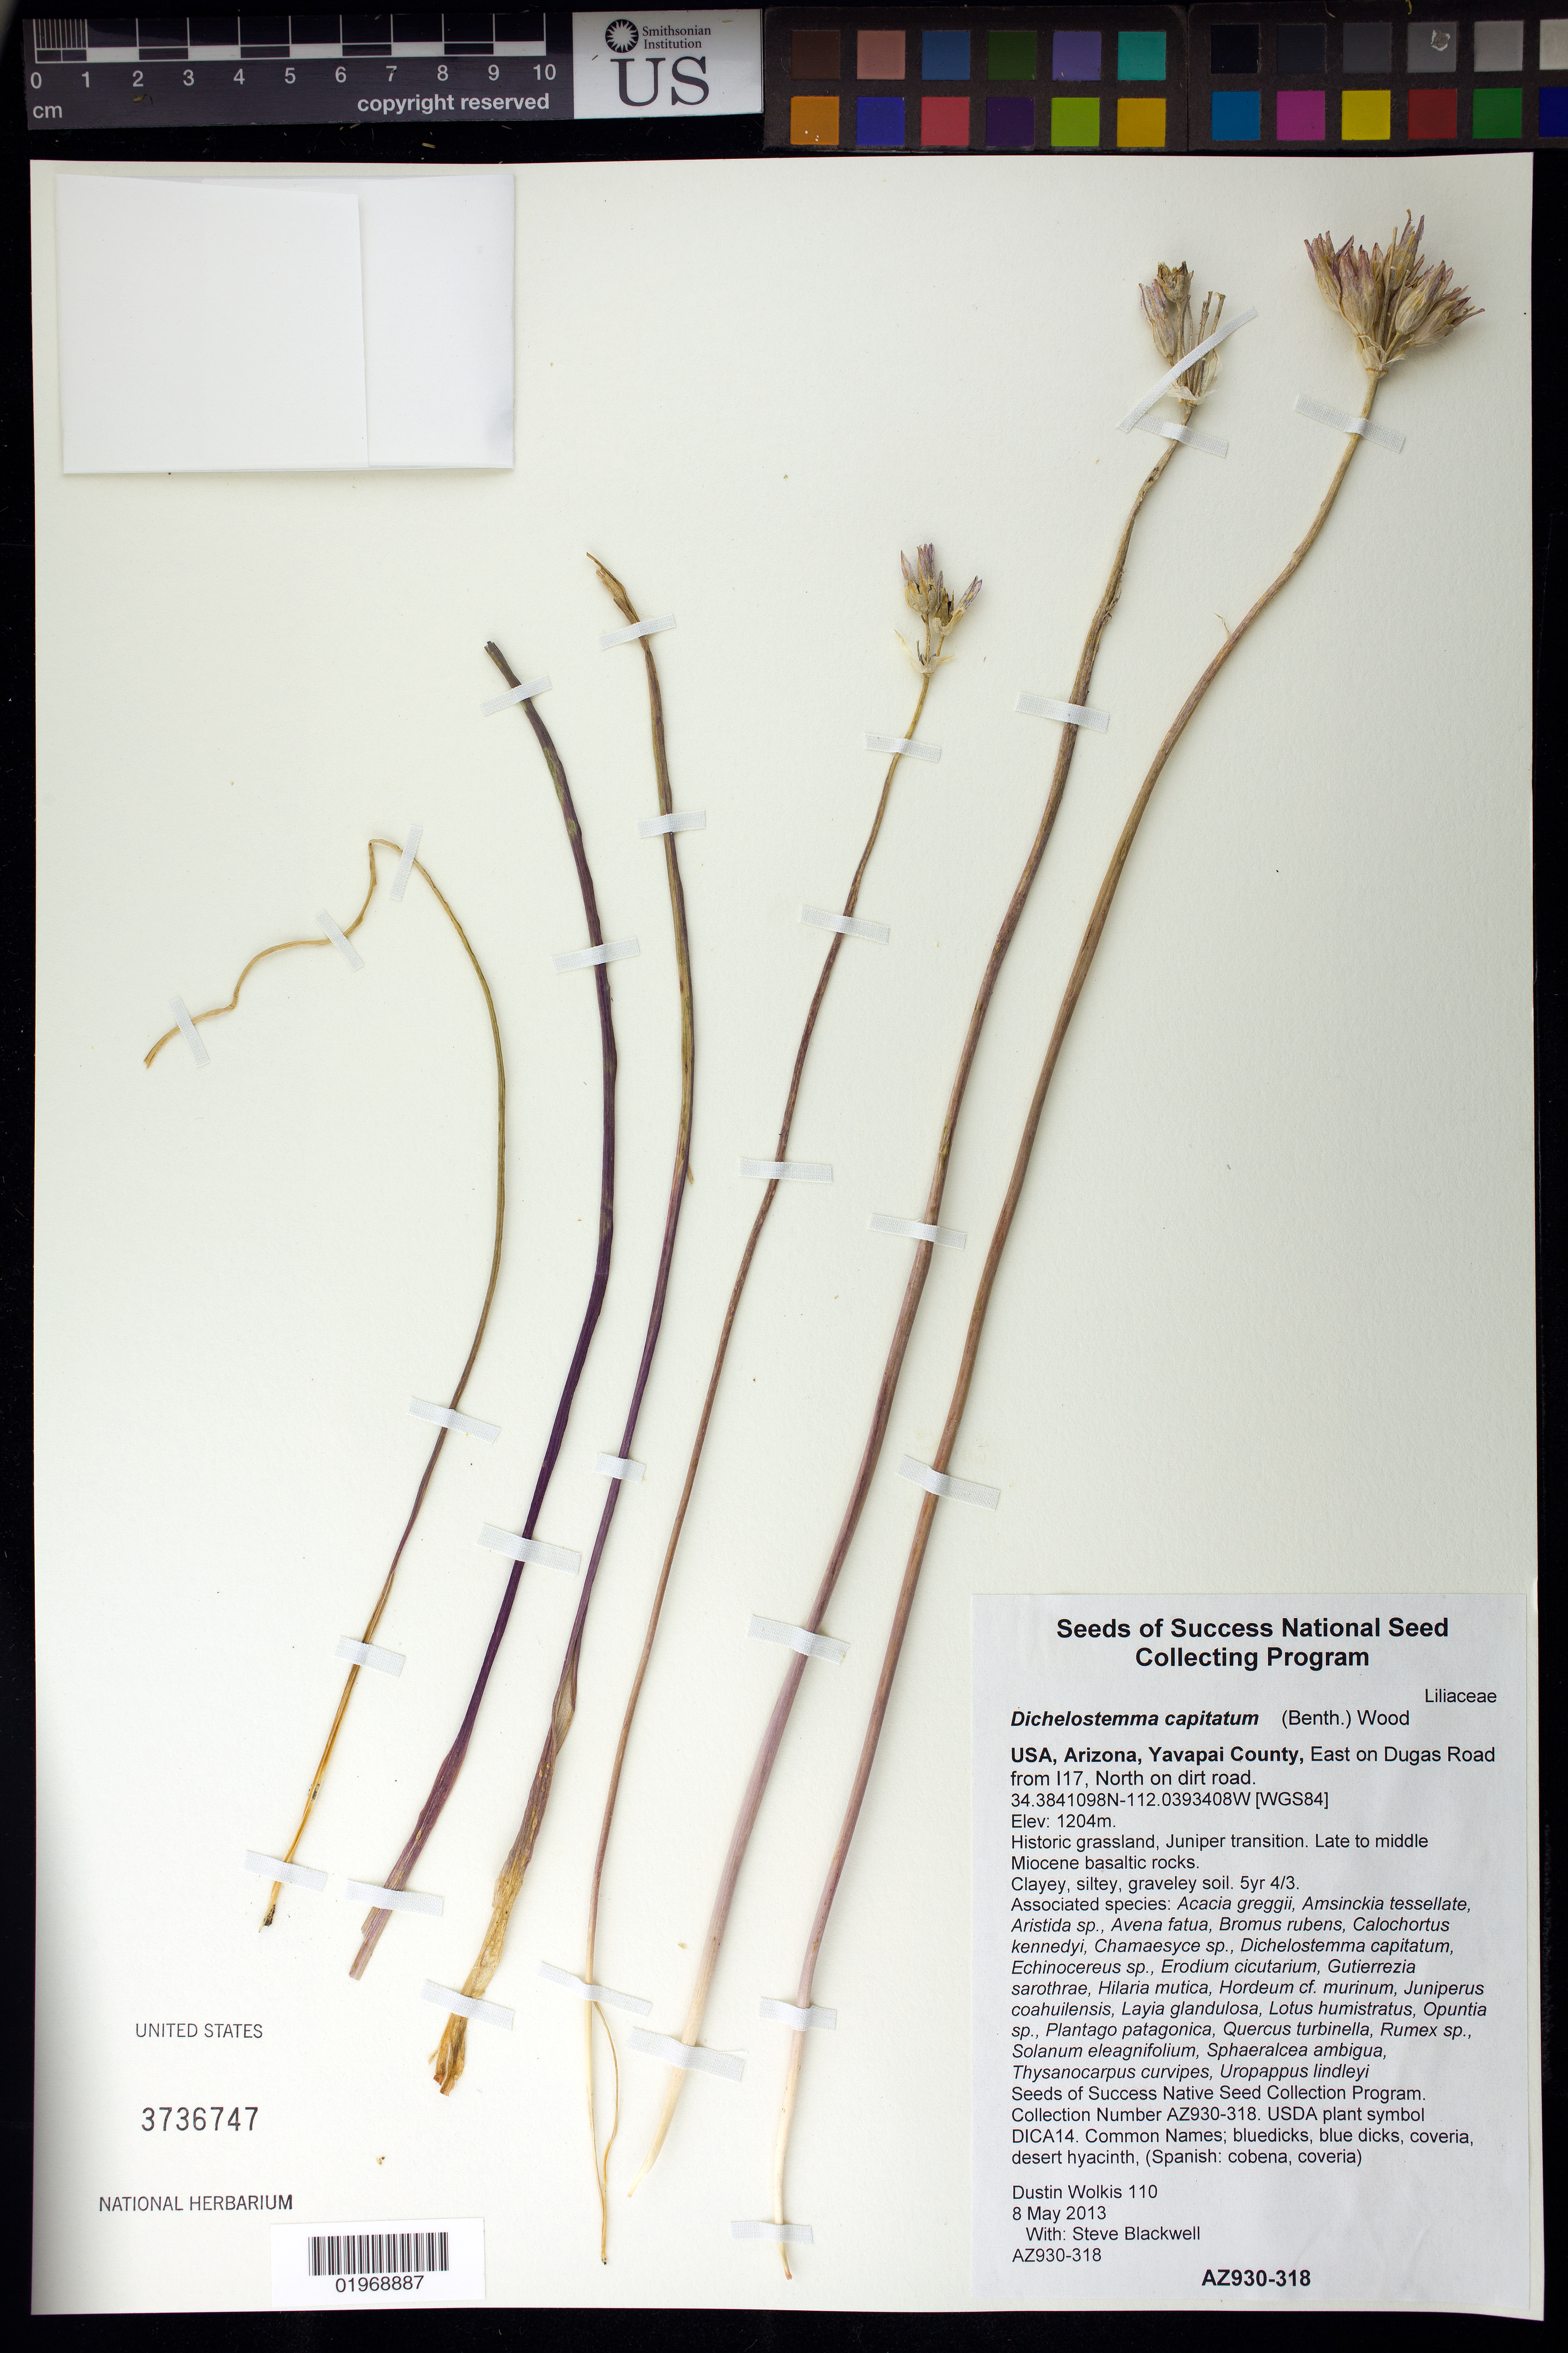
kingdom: Plantae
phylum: Tracheophyta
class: Liliopsida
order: Asparagales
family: Asparagaceae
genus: Dichelostemma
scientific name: Dichelostemma capitatum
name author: (Benth.) Alph. Wood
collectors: D. Wolkis & S. Blackwell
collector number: AZ930-314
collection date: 2013-05-08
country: United States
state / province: Arizona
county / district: Yavapai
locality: E on Douglas Rd from I17, N on dirt road.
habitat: Historic grassland, Juniper transition. Late to middle Miocene basaltic rocks. Clayey, siltey, graveleymsoil.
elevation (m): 1204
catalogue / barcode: US 3736747